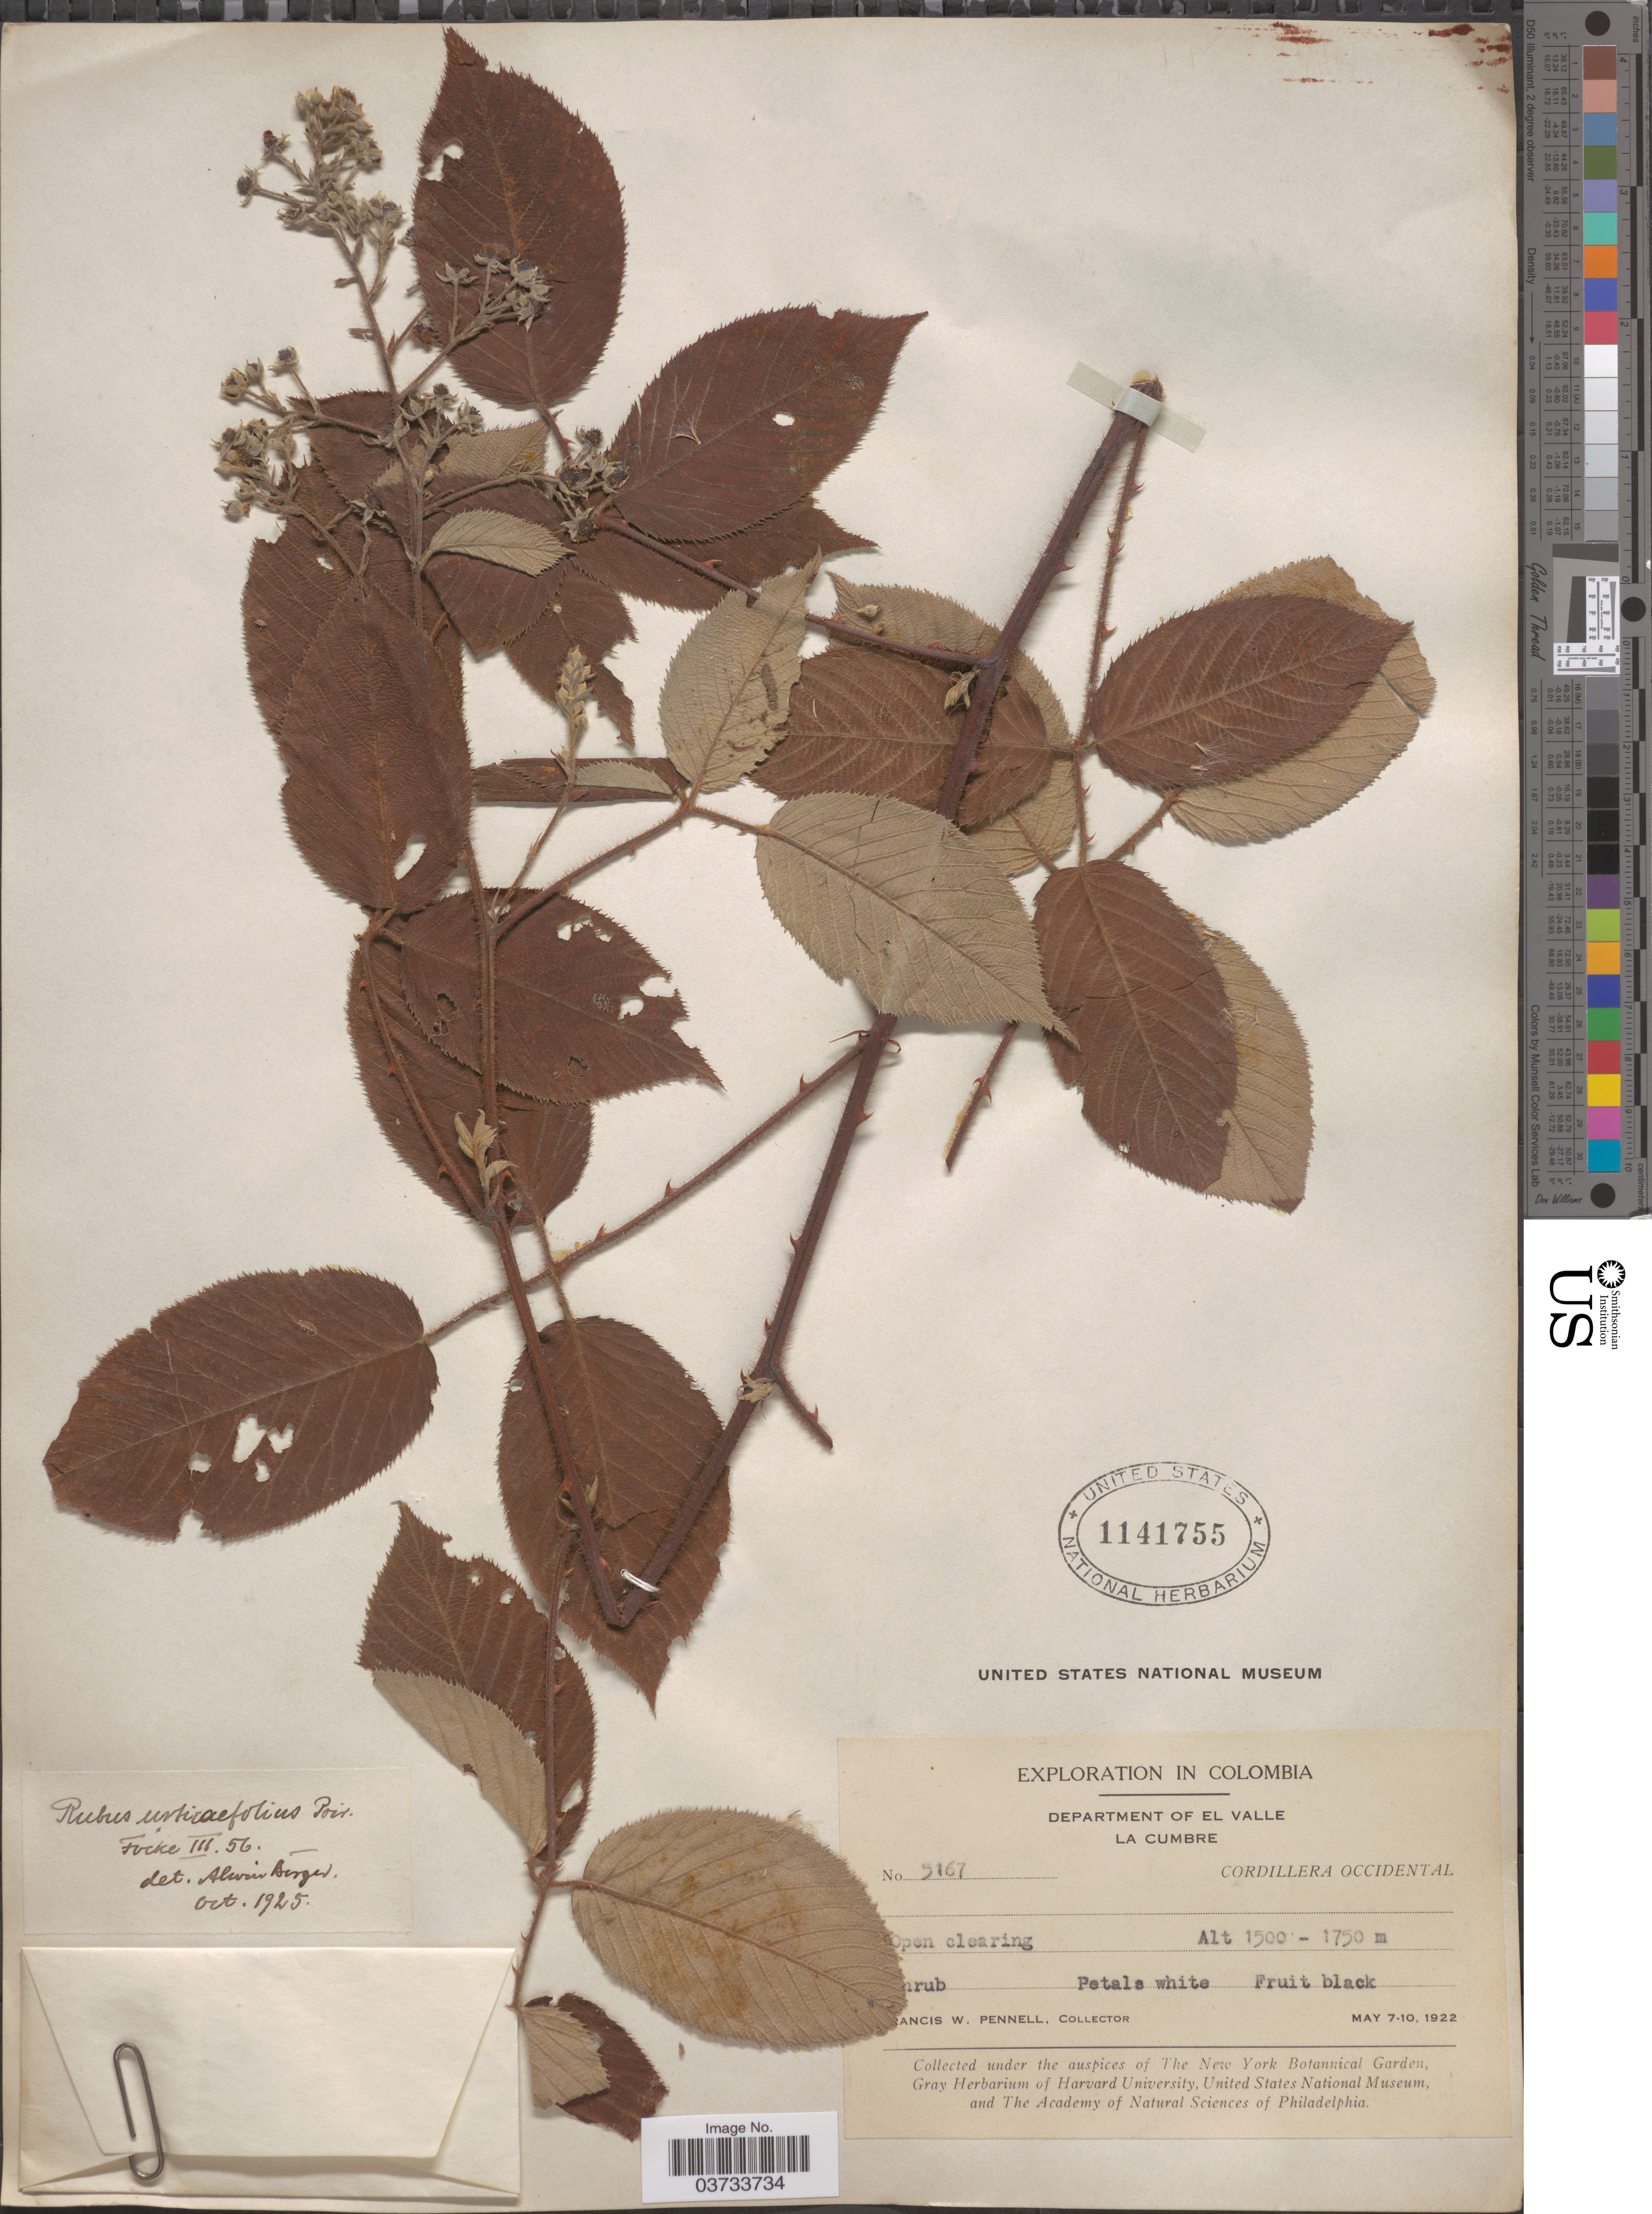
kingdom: Plantae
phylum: Tracheophyta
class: Magnoliopsida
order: Rosales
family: Rosaceae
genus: Rubus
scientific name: Rubus urticifolius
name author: Poir.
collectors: F. W. Pennell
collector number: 5167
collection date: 1922-05-07/1922-05-10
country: Colombia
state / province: Valle del Cauca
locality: Department of El Valle, La Cumbre. Cordillera Occidental.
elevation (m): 1500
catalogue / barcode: US 1141755